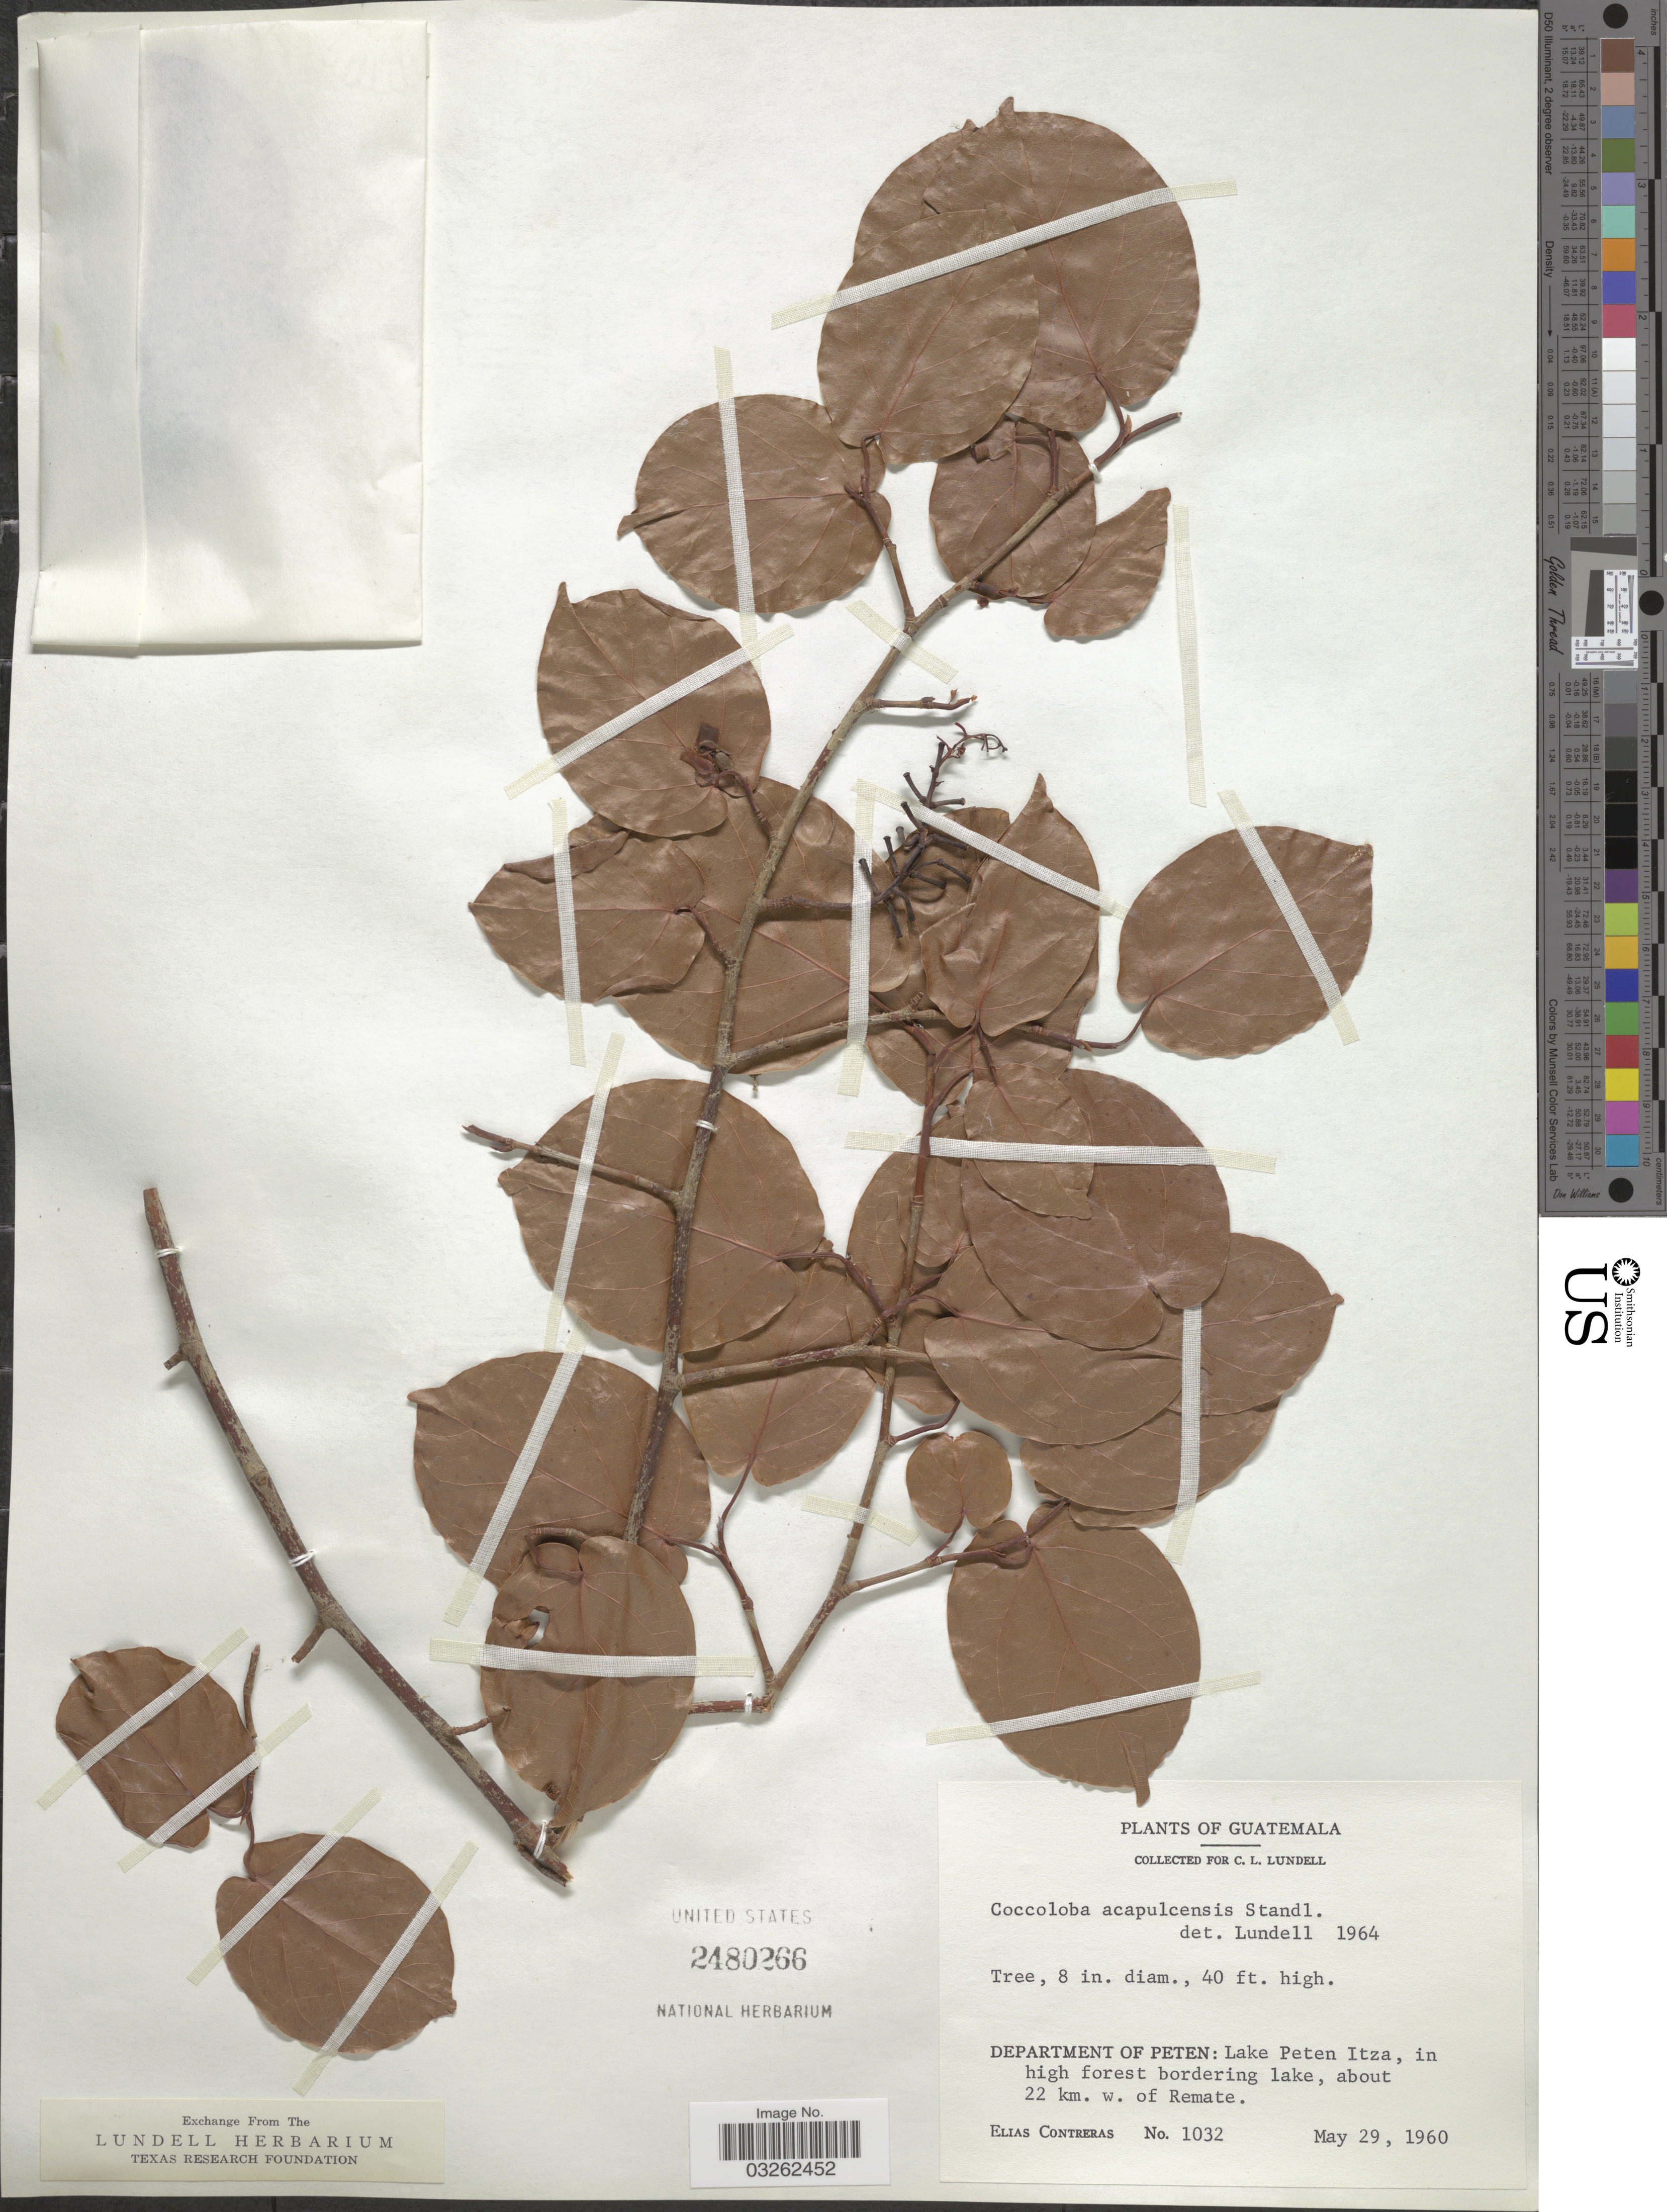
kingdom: Plantae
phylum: Tracheophyta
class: Magnoliopsida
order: Caryophyllales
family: Polygonaceae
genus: Coccoloba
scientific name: Coccoloba acapulcensis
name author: Standl.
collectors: E. Contreras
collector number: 1032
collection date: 1960-05-29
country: Guatemala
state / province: El Petén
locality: Department of Peten: Lake Peten Itza, in high forest bordering lake, about 22 km. w. of Remate.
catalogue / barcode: US 2480266